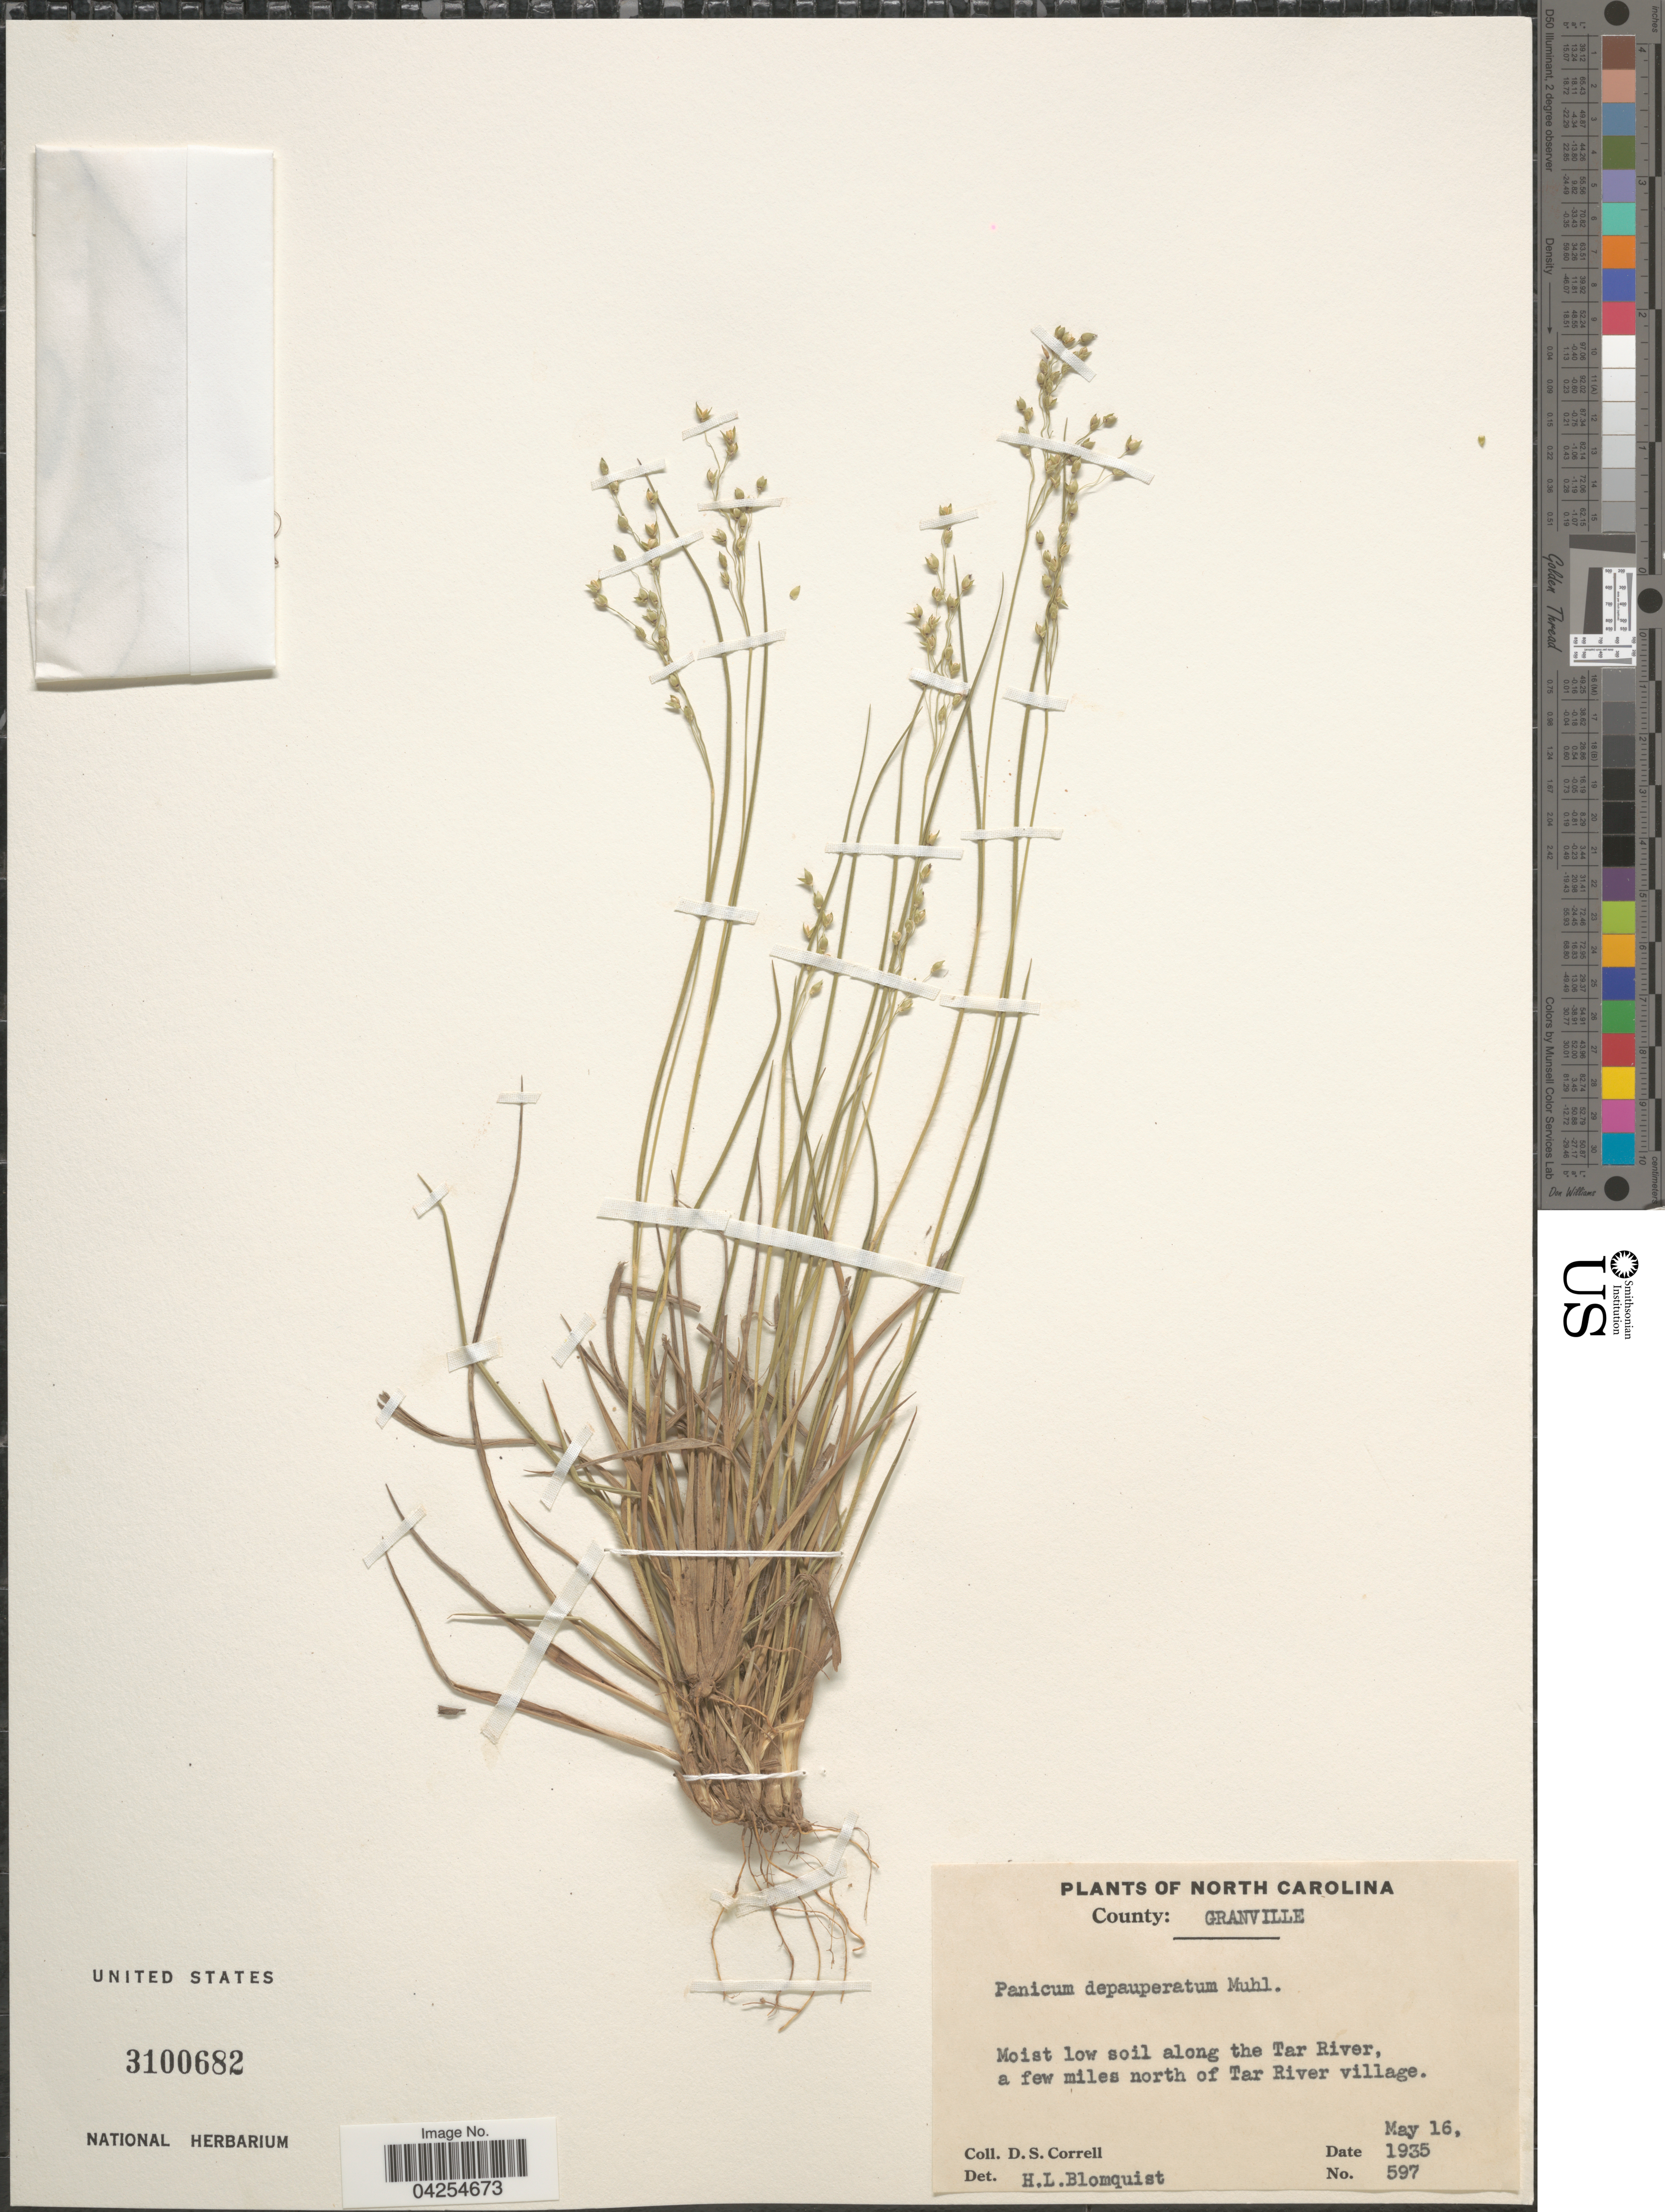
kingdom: Plantae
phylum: Tracheophyta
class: Liliopsida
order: Poales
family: Poaceae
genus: Dichanthelium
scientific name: Dichanthelium depauperatum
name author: (Muhl.) Gould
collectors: D. S. Correll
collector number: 597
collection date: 1935-05-16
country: United States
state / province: North Carolina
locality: County: Granville. Moist low soil along the Tar River, a few miles north of Tar River village.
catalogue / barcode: US 3100682